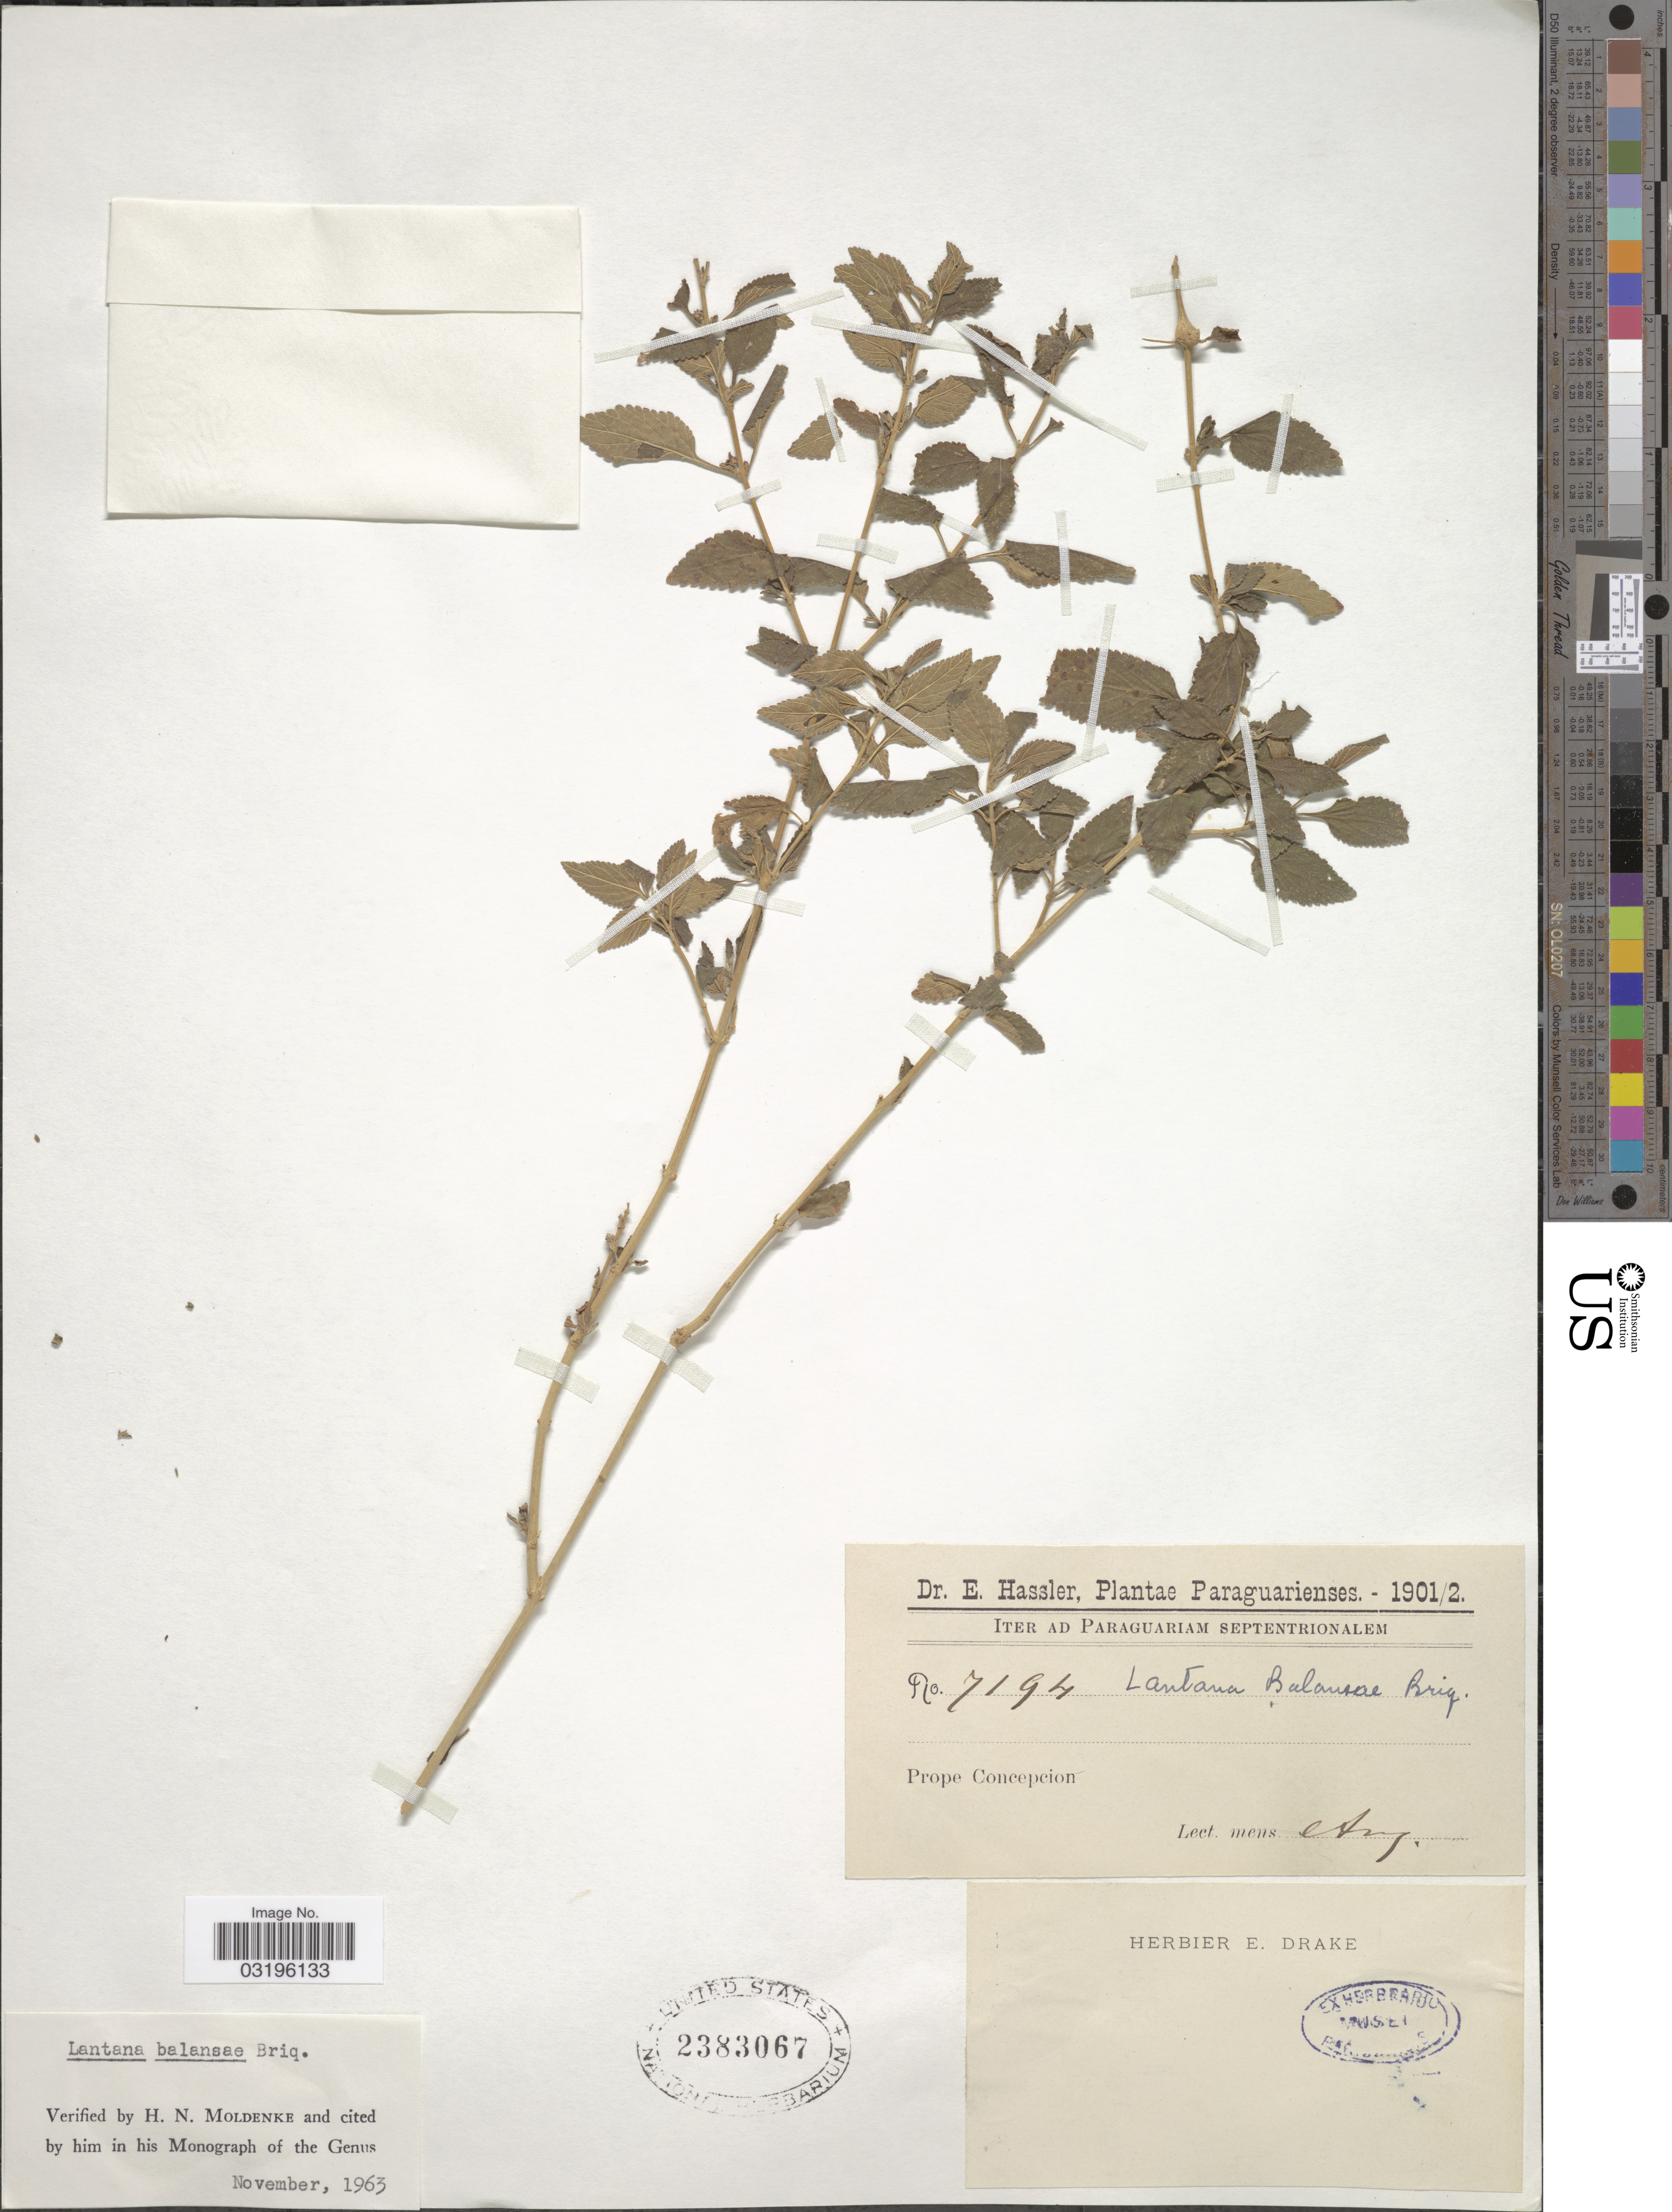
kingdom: Plantae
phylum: Tracheophyta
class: Magnoliopsida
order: Lamiales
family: Verbenaceae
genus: Lantana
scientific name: Lantana balansae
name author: Briq.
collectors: E. Hassler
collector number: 7194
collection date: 1901-08/1902-08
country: Paraguay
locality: Paraguariam Septentrionalem. Prope Concepcion.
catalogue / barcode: US 2383067